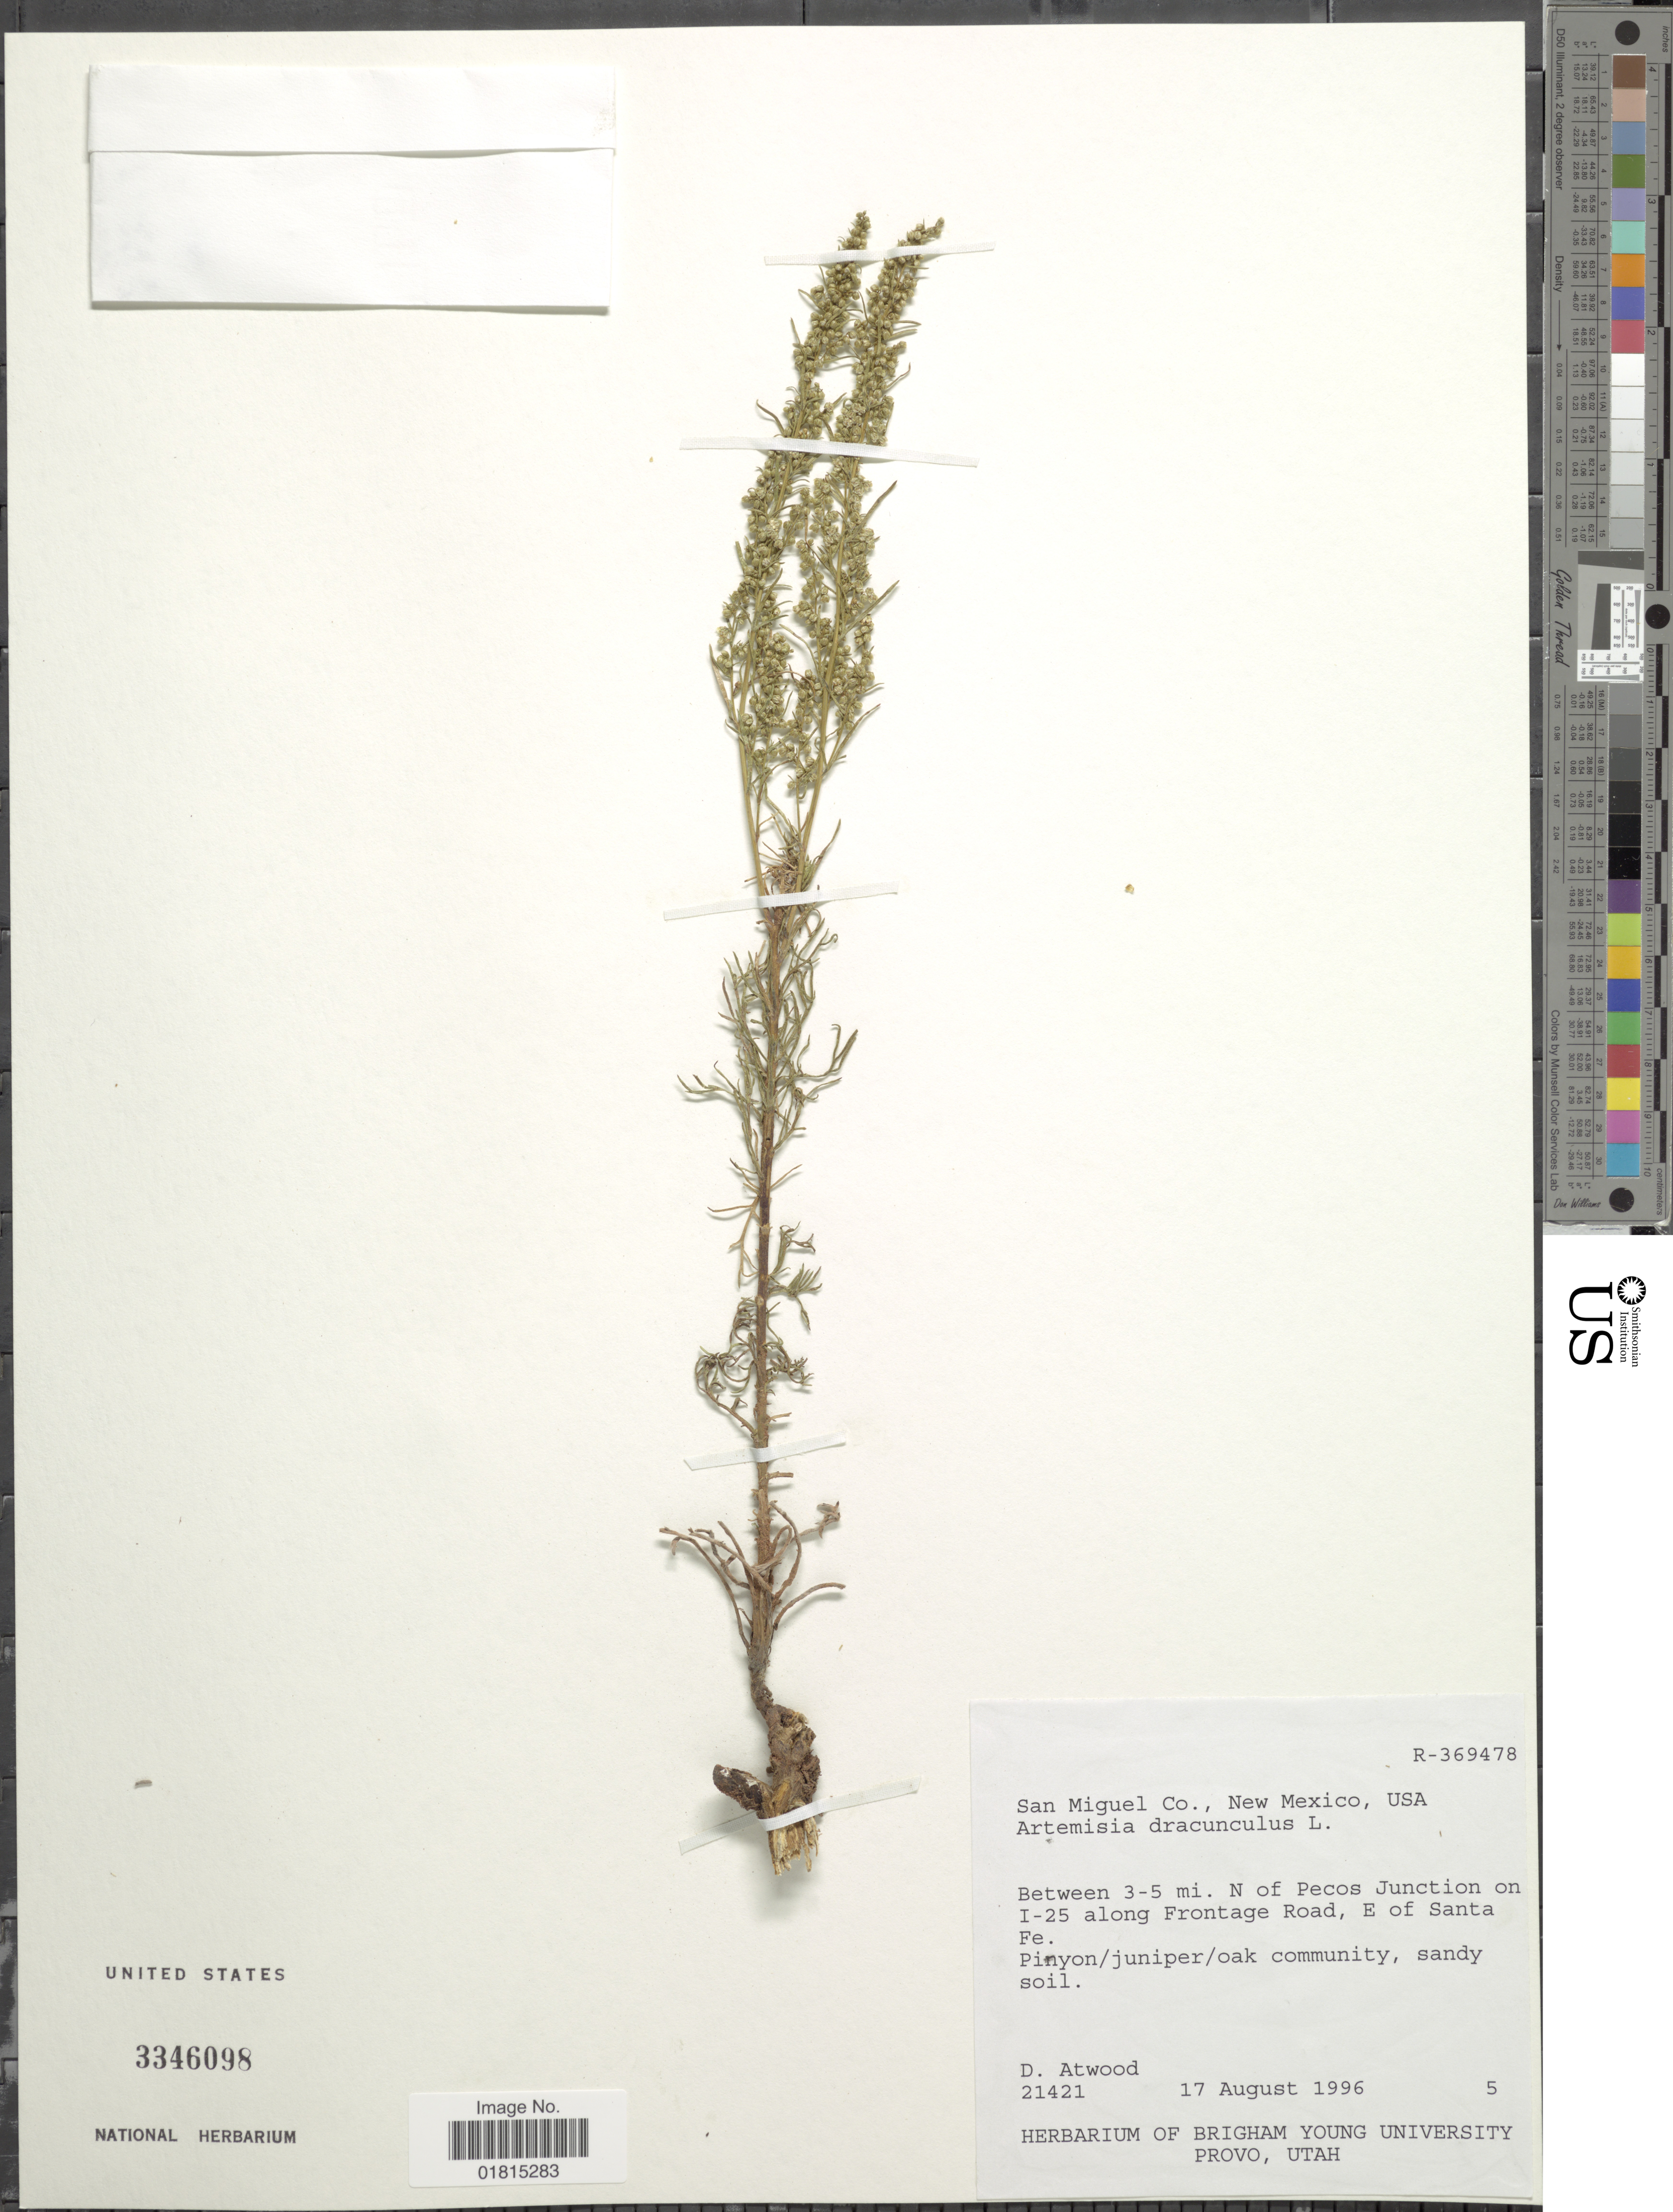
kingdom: Plantae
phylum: Tracheophyta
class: Magnoliopsida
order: Asterales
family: Asteraceae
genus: Artemisia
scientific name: Artemisia dracunculoides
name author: Pursh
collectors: D. Atwood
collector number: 21421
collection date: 1996-08-17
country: United States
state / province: New Mexico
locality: San Miguel Co., New Mexico, USA. Between 3-5 mi. N of Pecos Junction on I-25 along Frontage Road, E of Santa Fe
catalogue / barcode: US 3346098